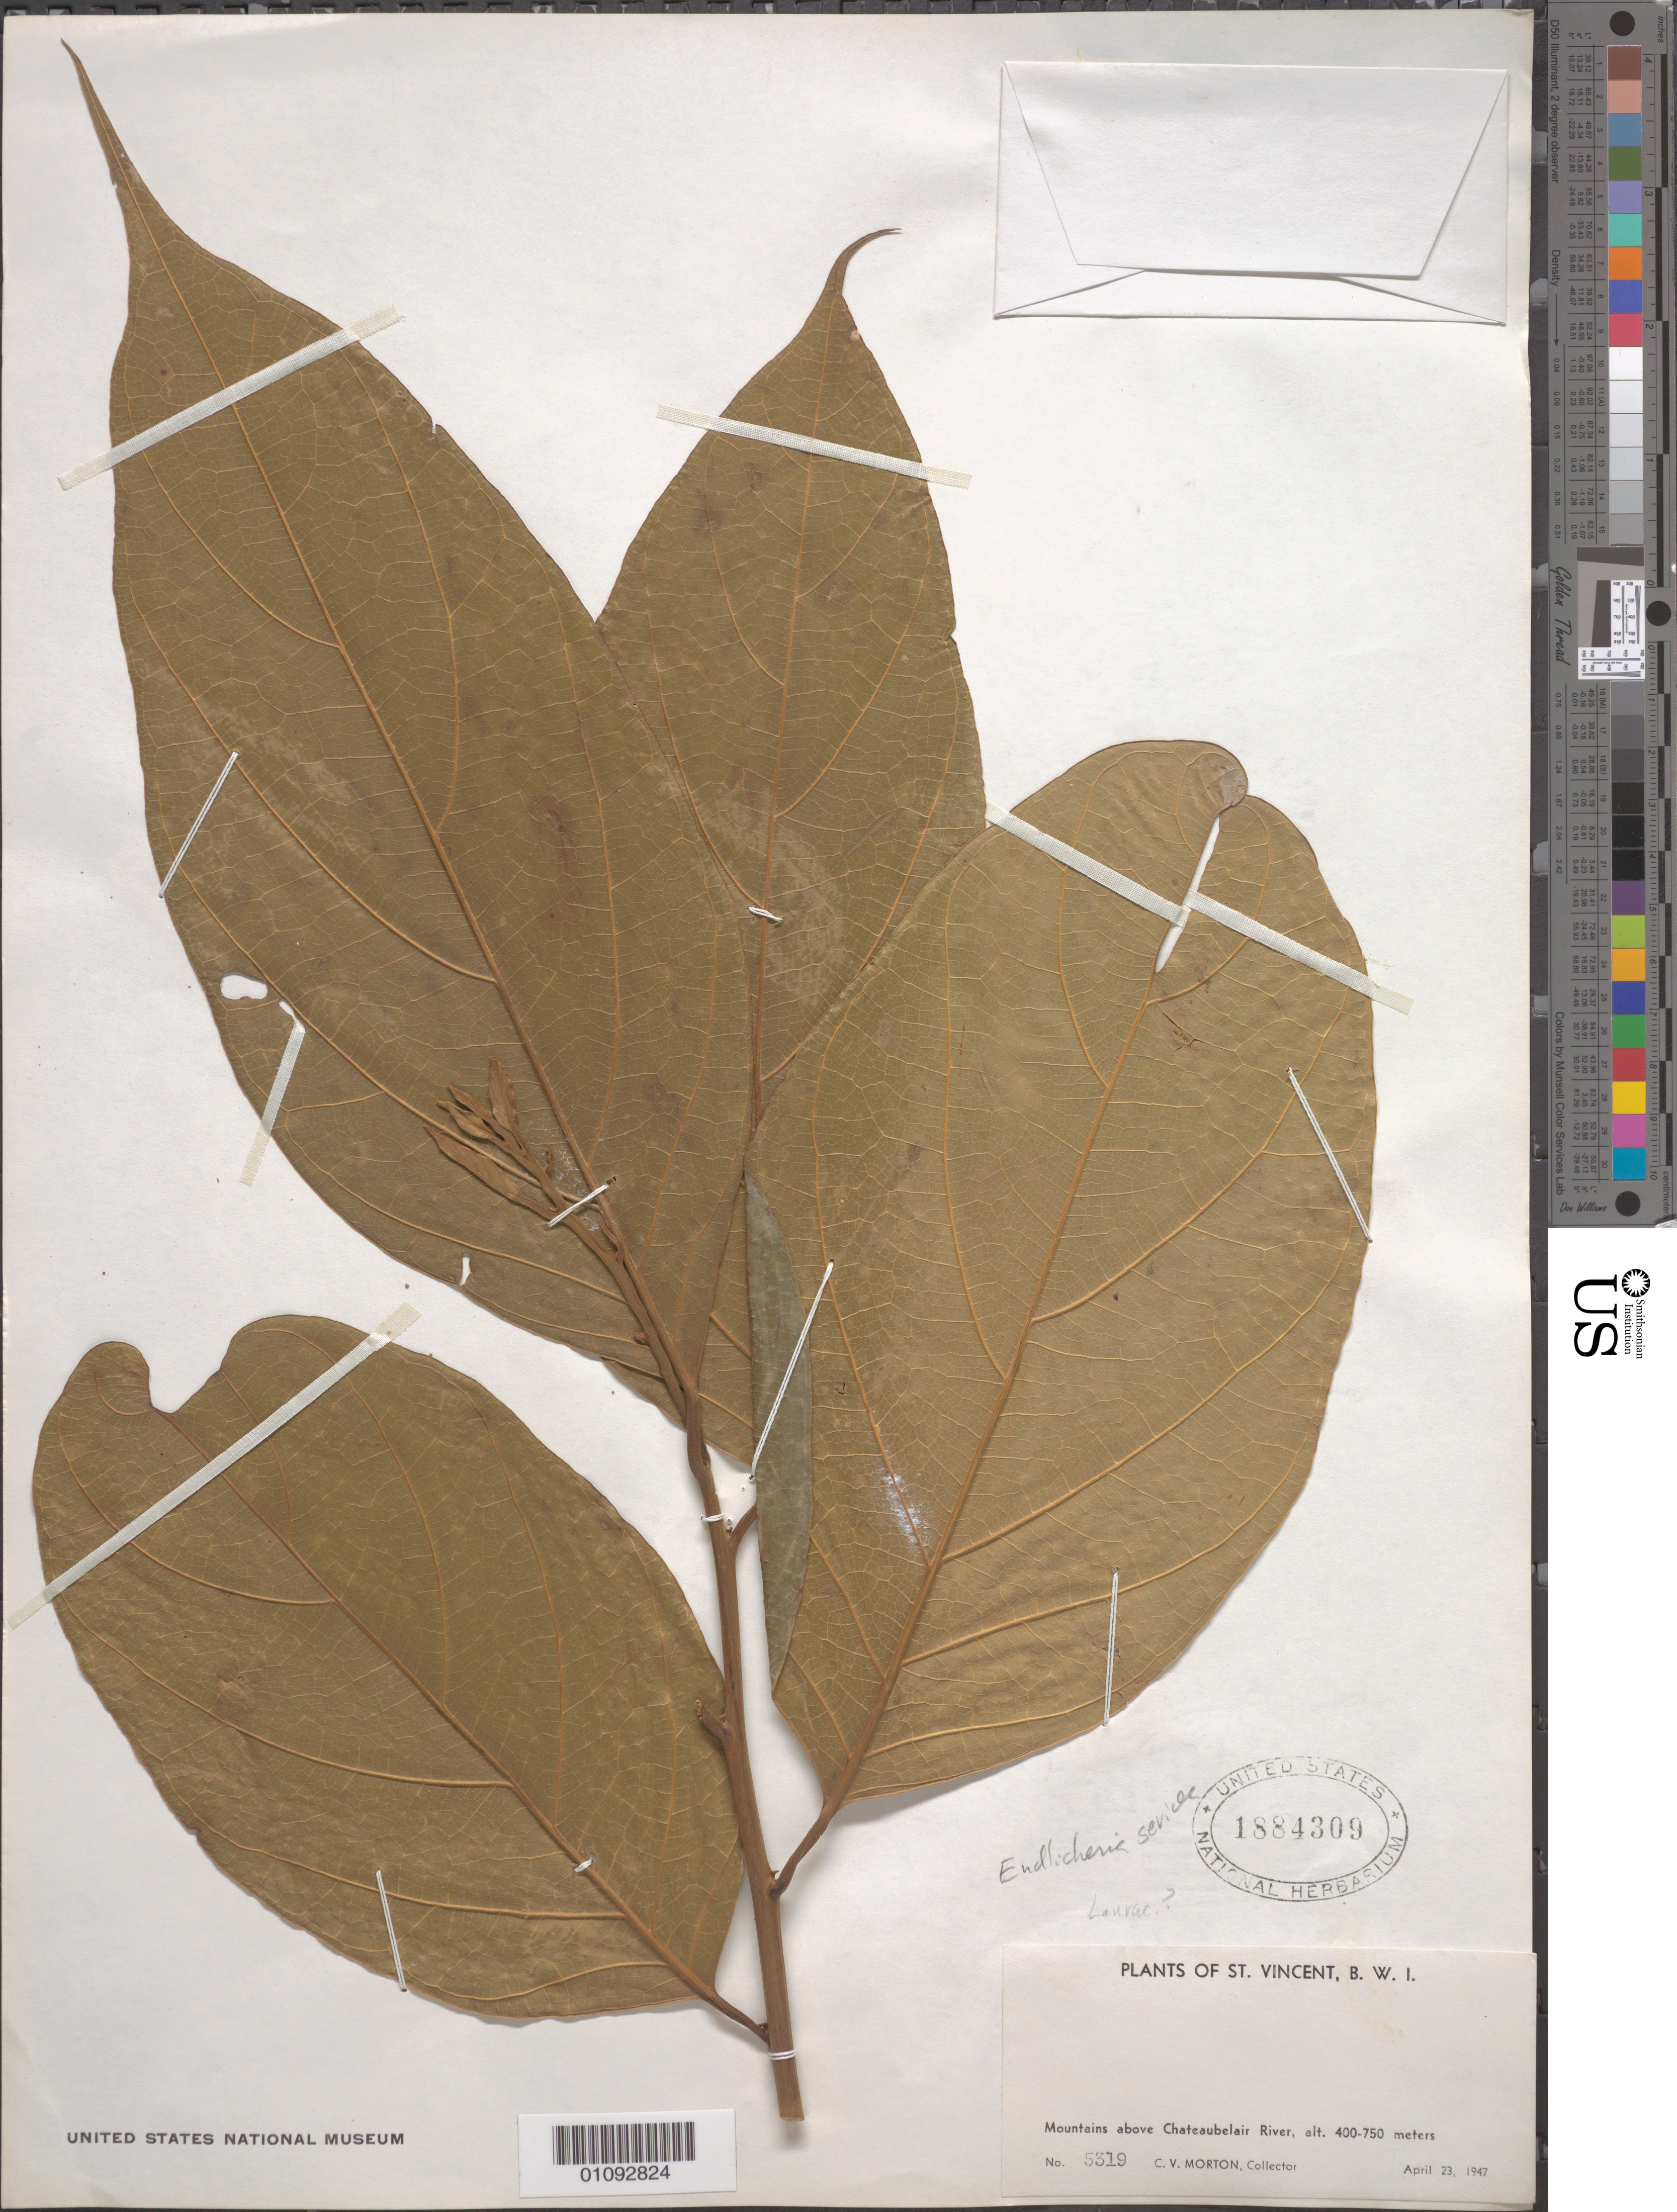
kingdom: Plantae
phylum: Tracheophyta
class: Magnoliopsida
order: Laurales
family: Lauraceae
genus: Endlicheria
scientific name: Endlicheria sericea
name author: Nees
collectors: C. V. Morton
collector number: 5319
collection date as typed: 23 Apr 1947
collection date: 1947-04-23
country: St. Vincent - Grenadines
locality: Mountains above Chateaubelair River.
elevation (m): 400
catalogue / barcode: US 1884309